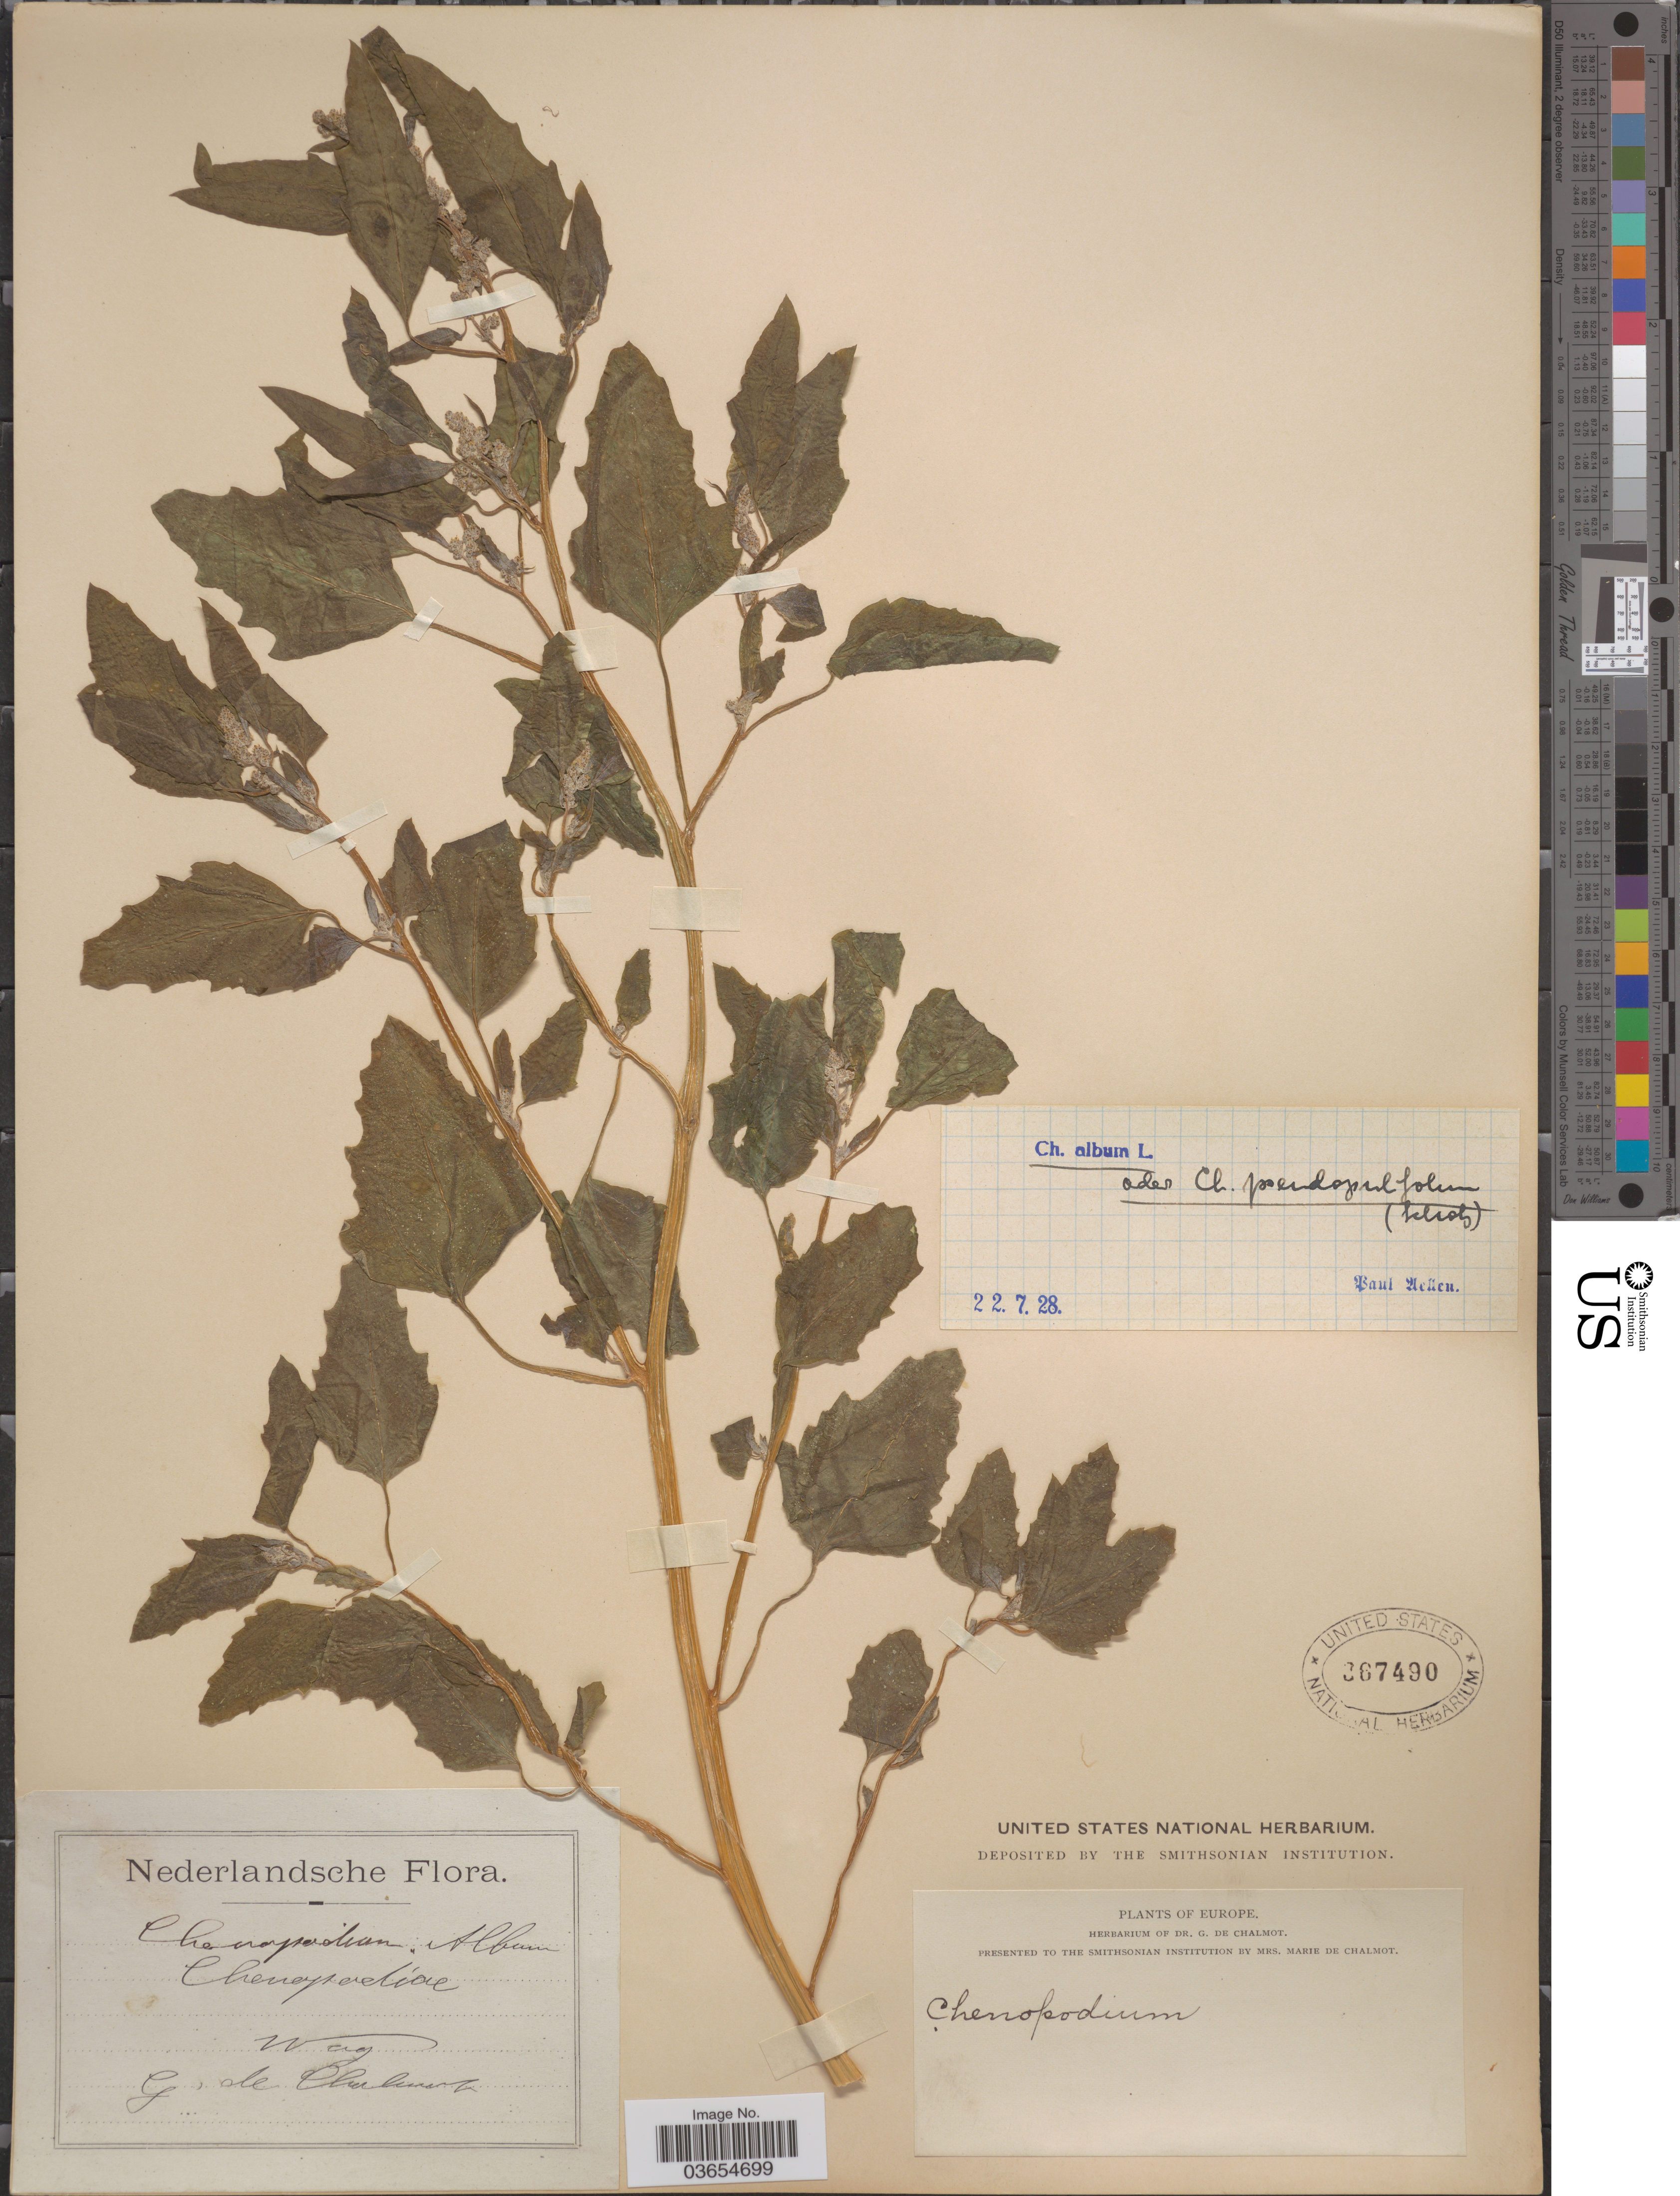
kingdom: Plantae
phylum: Tracheophyta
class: Magnoliopsida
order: Caryophyllales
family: Amaranthaceae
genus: Chenopodium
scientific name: Chenopodium album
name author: L.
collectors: G. de Chalmot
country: Netherlands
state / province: Gelderland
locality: Wag.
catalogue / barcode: US 367490